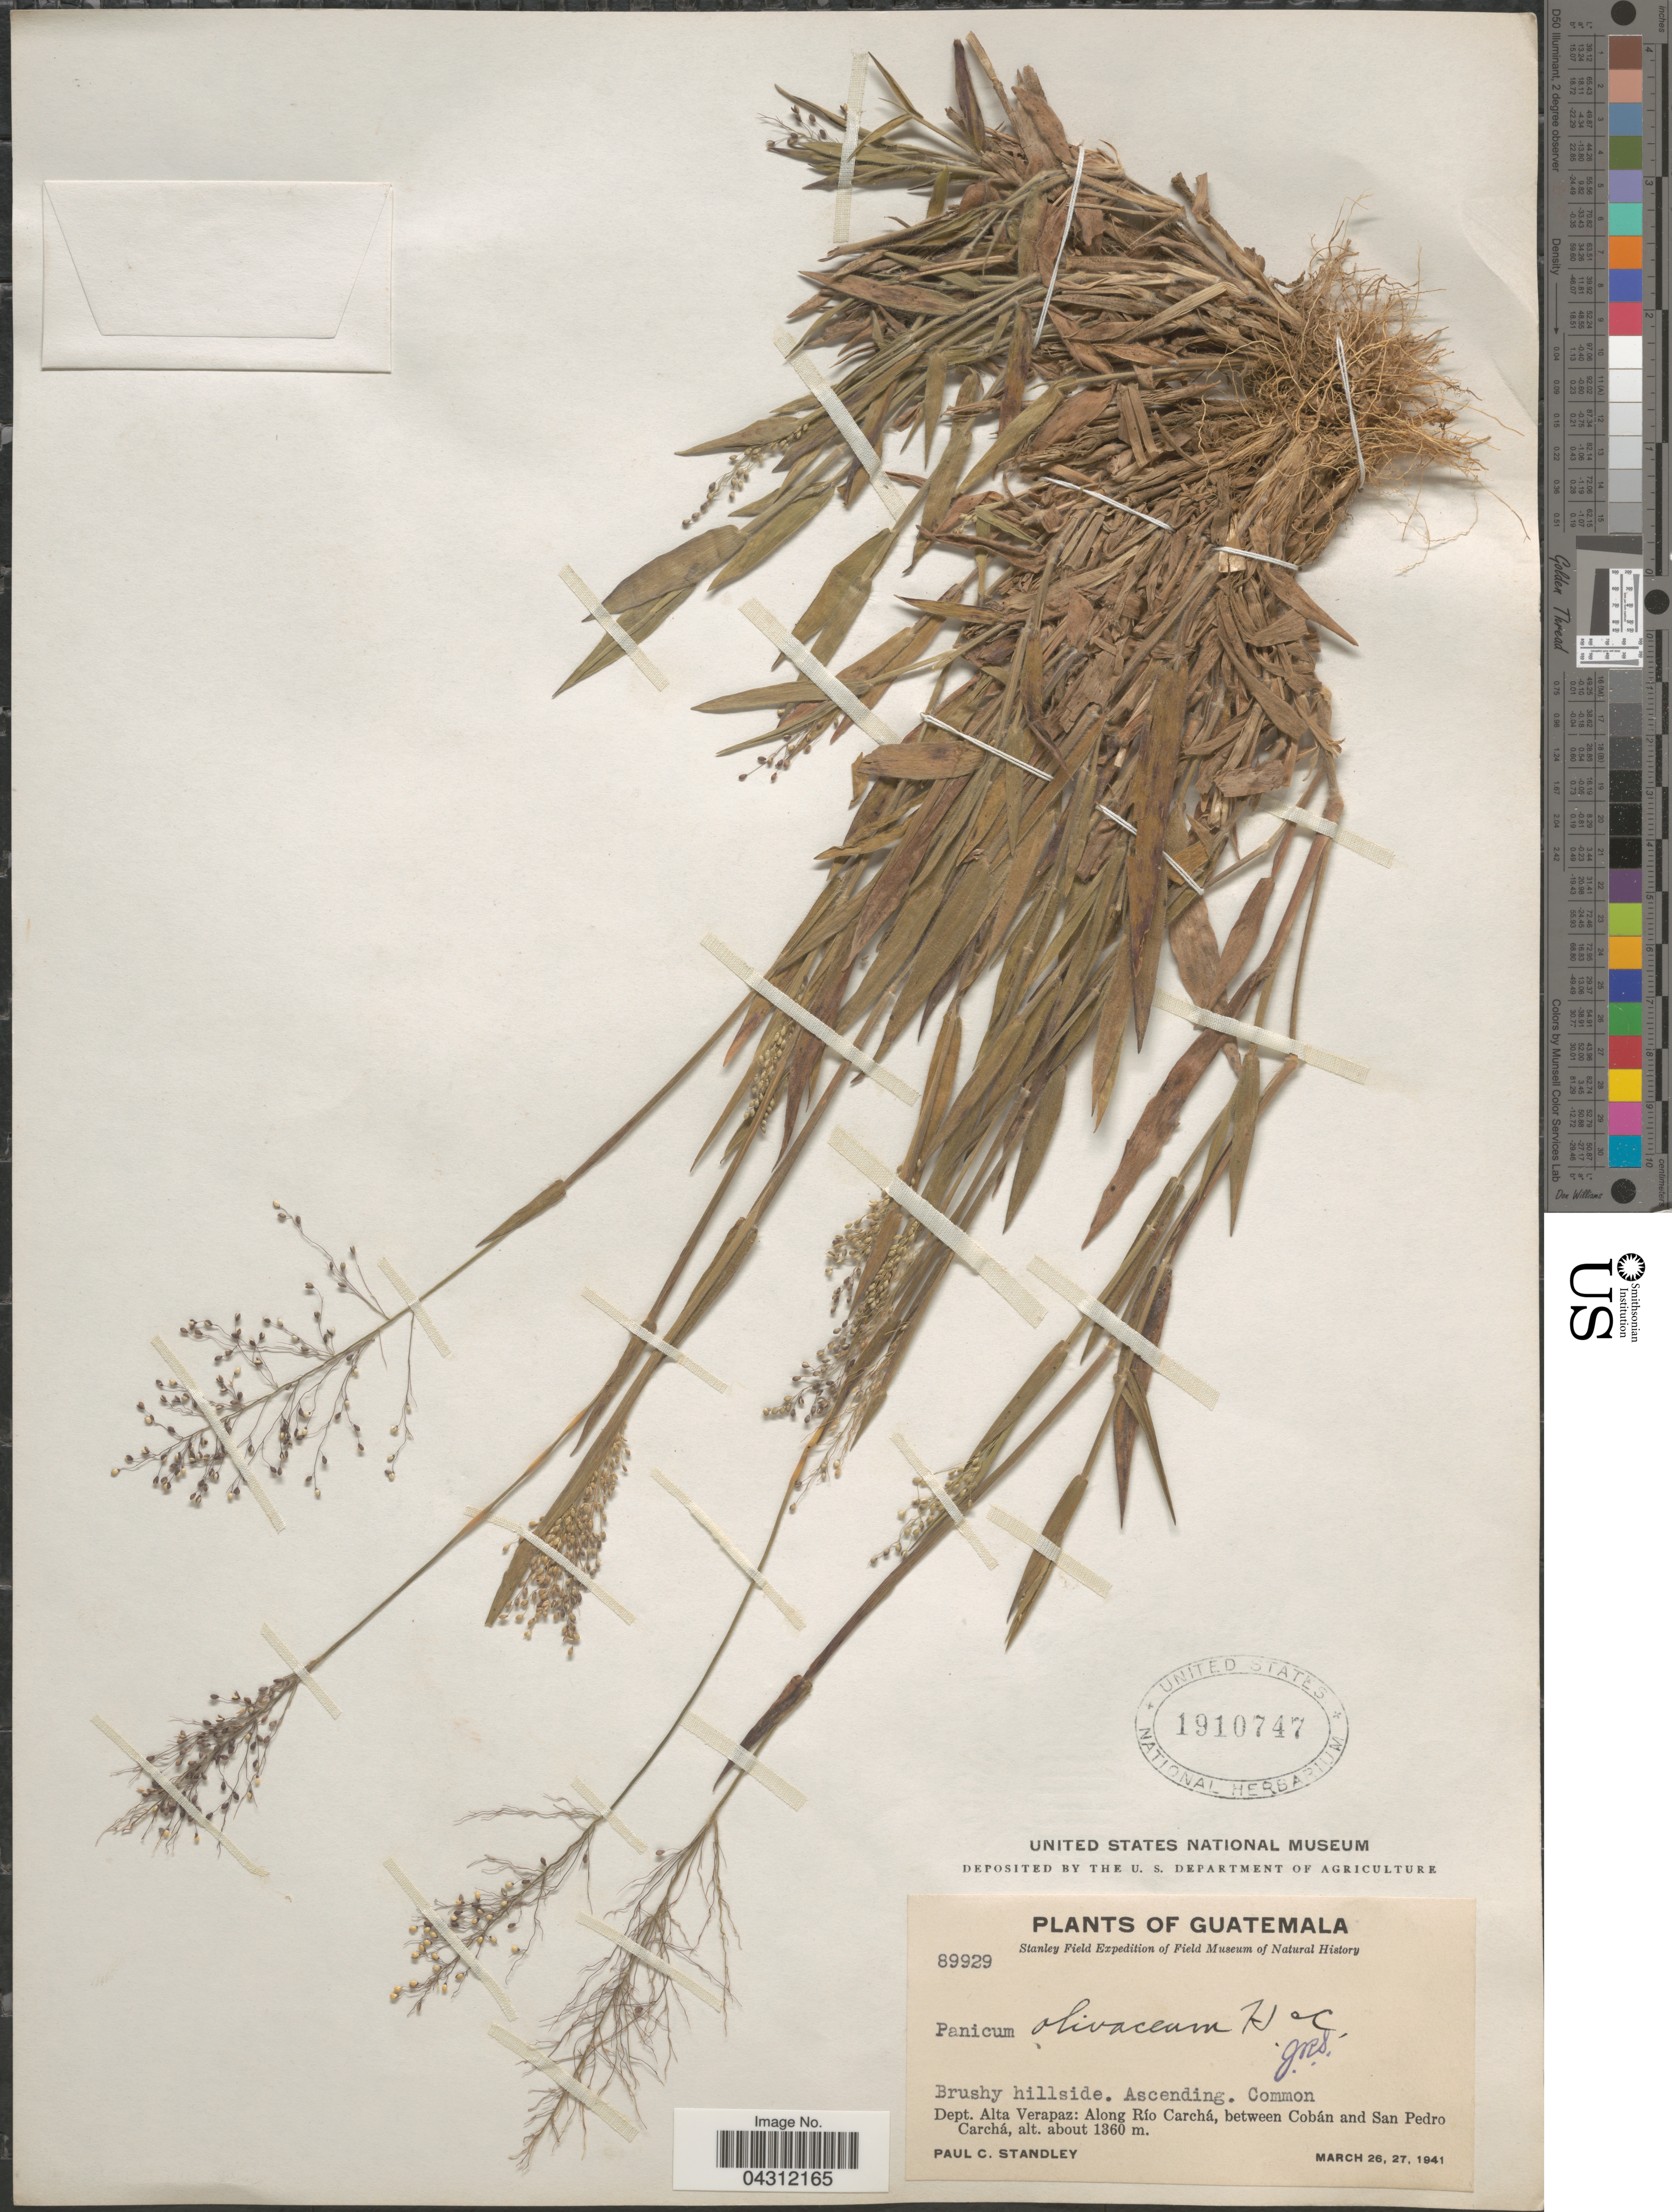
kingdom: Plantae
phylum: Tracheophyta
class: Liliopsida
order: Poales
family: Poaceae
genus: Dichanthelium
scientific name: Dichanthelium acuminatum var. acuminatum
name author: (Sw.) Gould & C.A. Clark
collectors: P. C. Standley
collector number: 89929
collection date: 1941-03-26/1941-03-27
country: Guatemala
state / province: Alta Verapaz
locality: Stanley Field Expedition. Dept. Alta Verapaz: Along Río Carchá, between Cobá and San Pedro Carchá.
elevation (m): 1360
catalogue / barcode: US 1910747